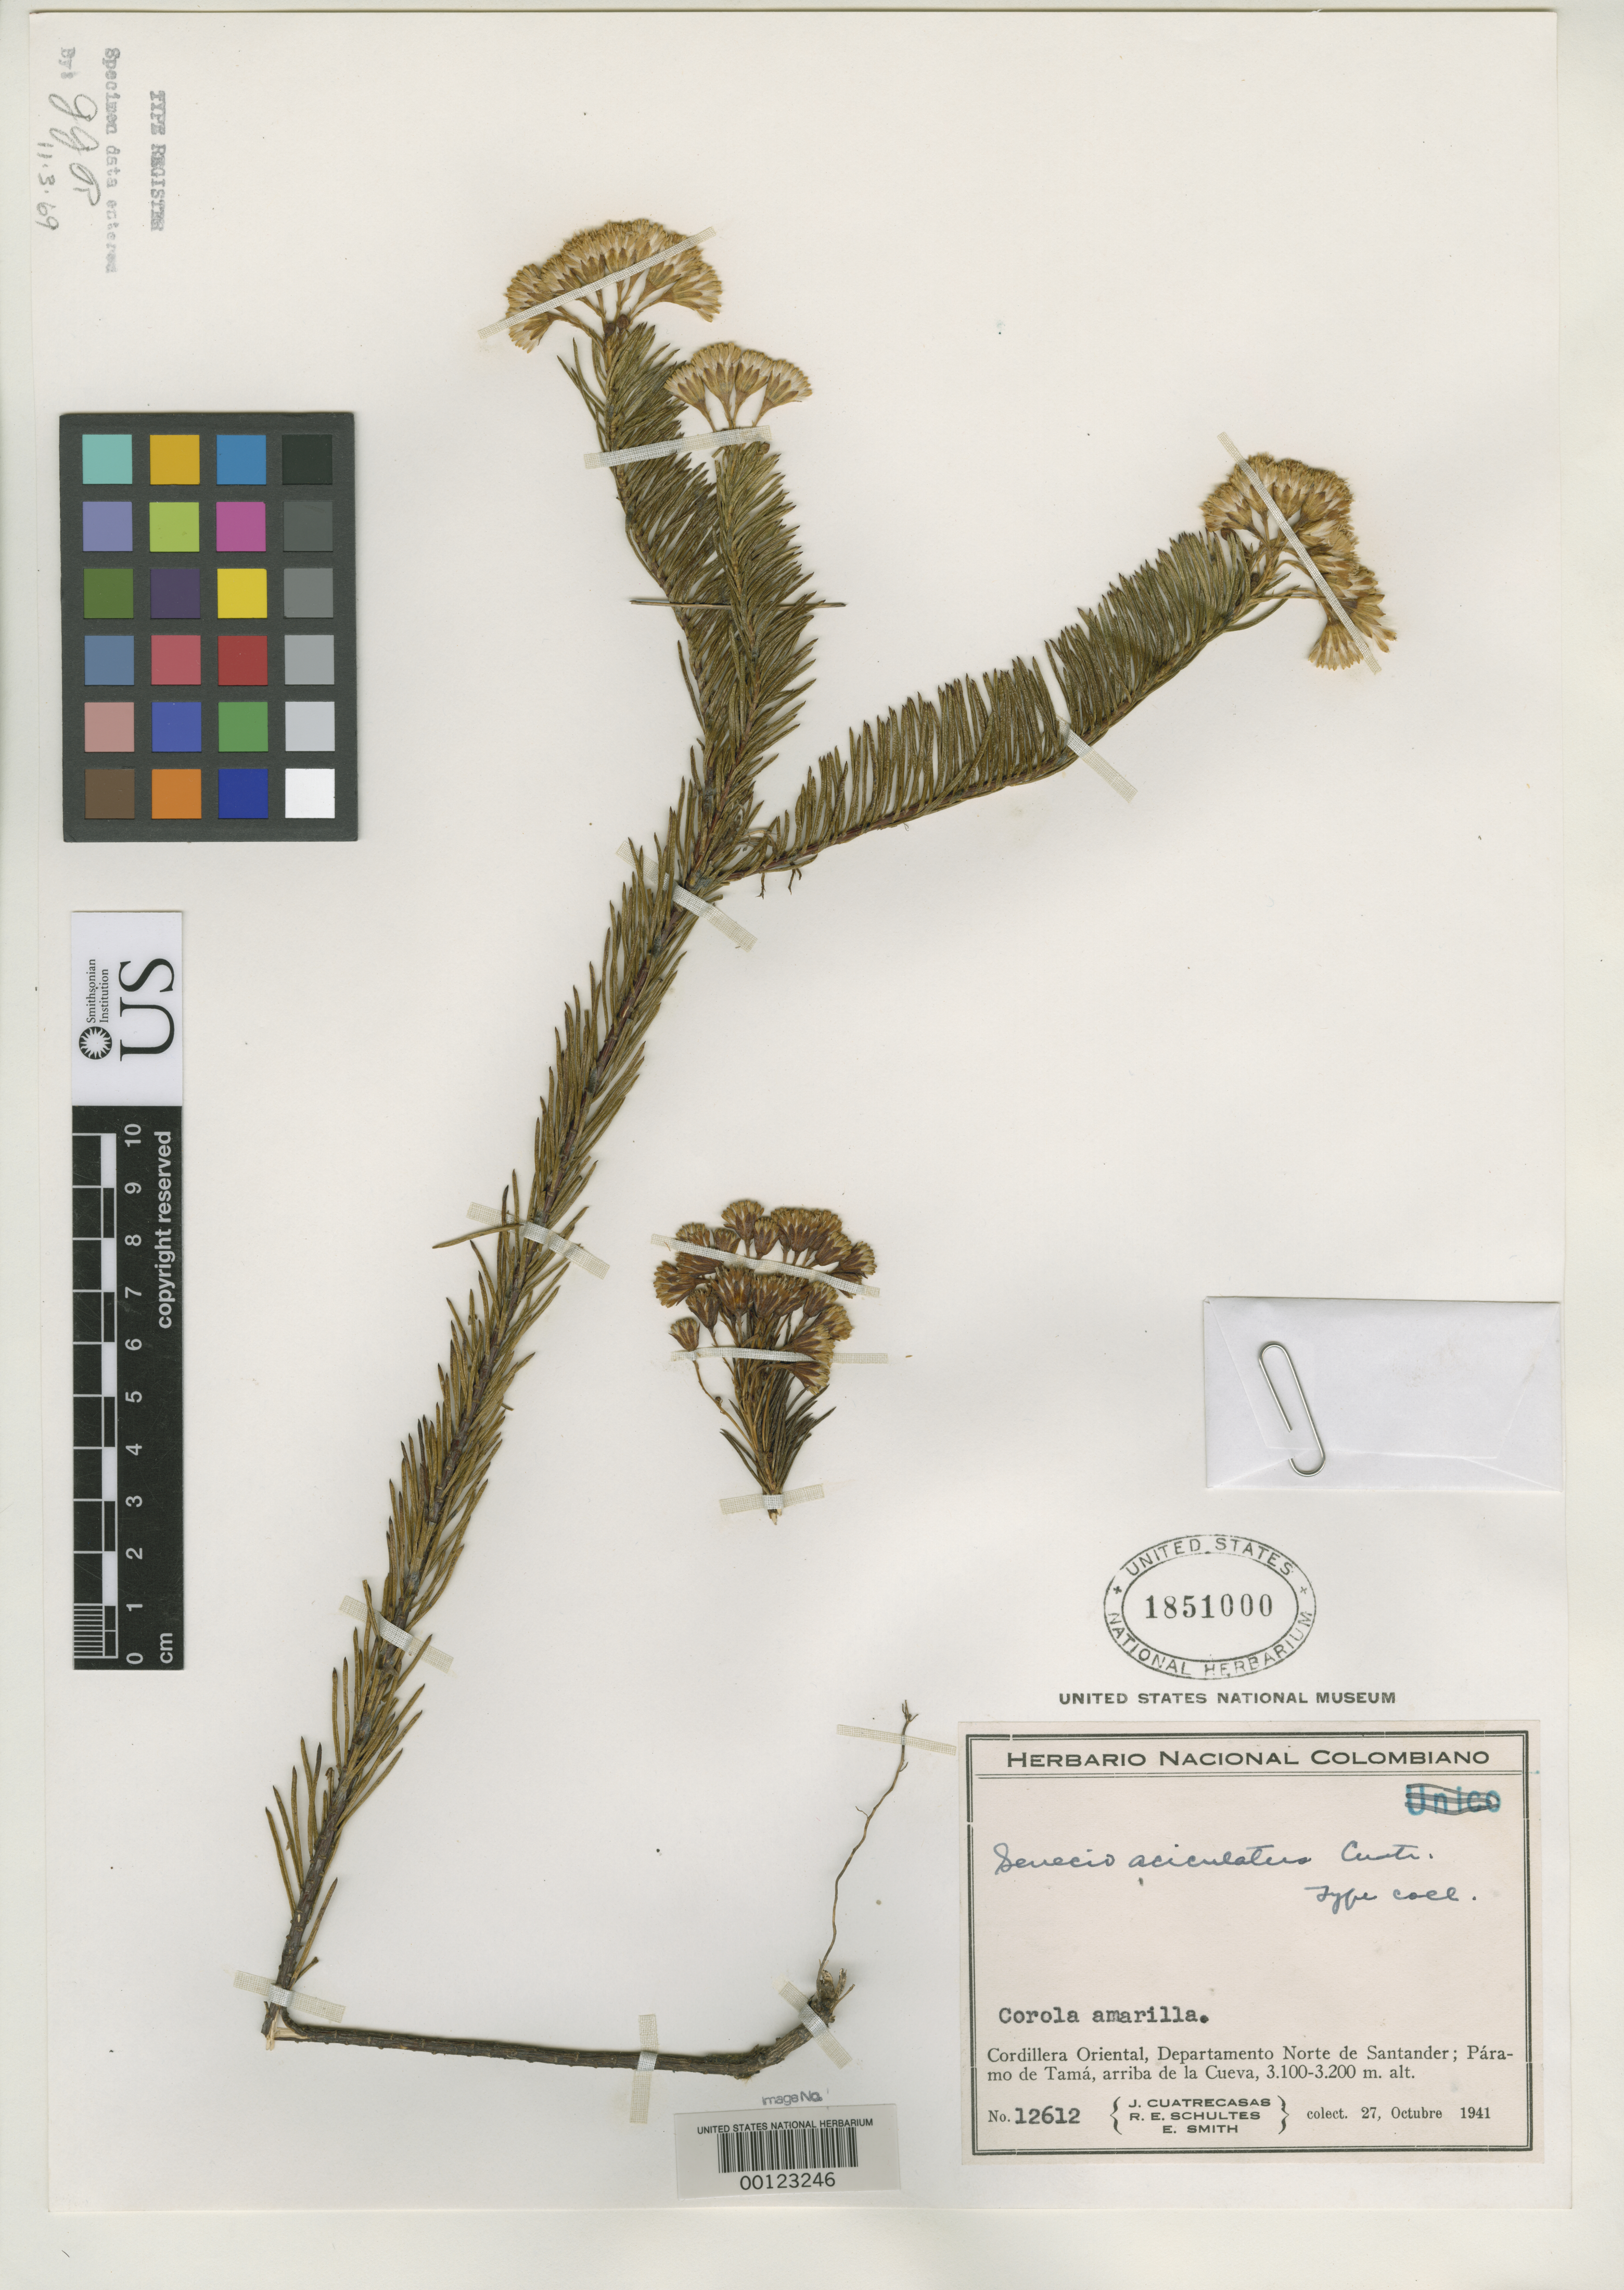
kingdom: Plantae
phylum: Tracheophyta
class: Magnoliopsida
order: Asterales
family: Asteraceae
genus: Senecio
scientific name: Senecio aciculatus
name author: Cuatrec.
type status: Isotype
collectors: J. Cuatrecasas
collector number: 12612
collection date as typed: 27 Oct 1941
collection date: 1941-10-27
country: Colombia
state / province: Norte de Santander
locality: Páramo de Tama, Arriba de La Cueva.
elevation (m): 3100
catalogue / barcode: US 1851000